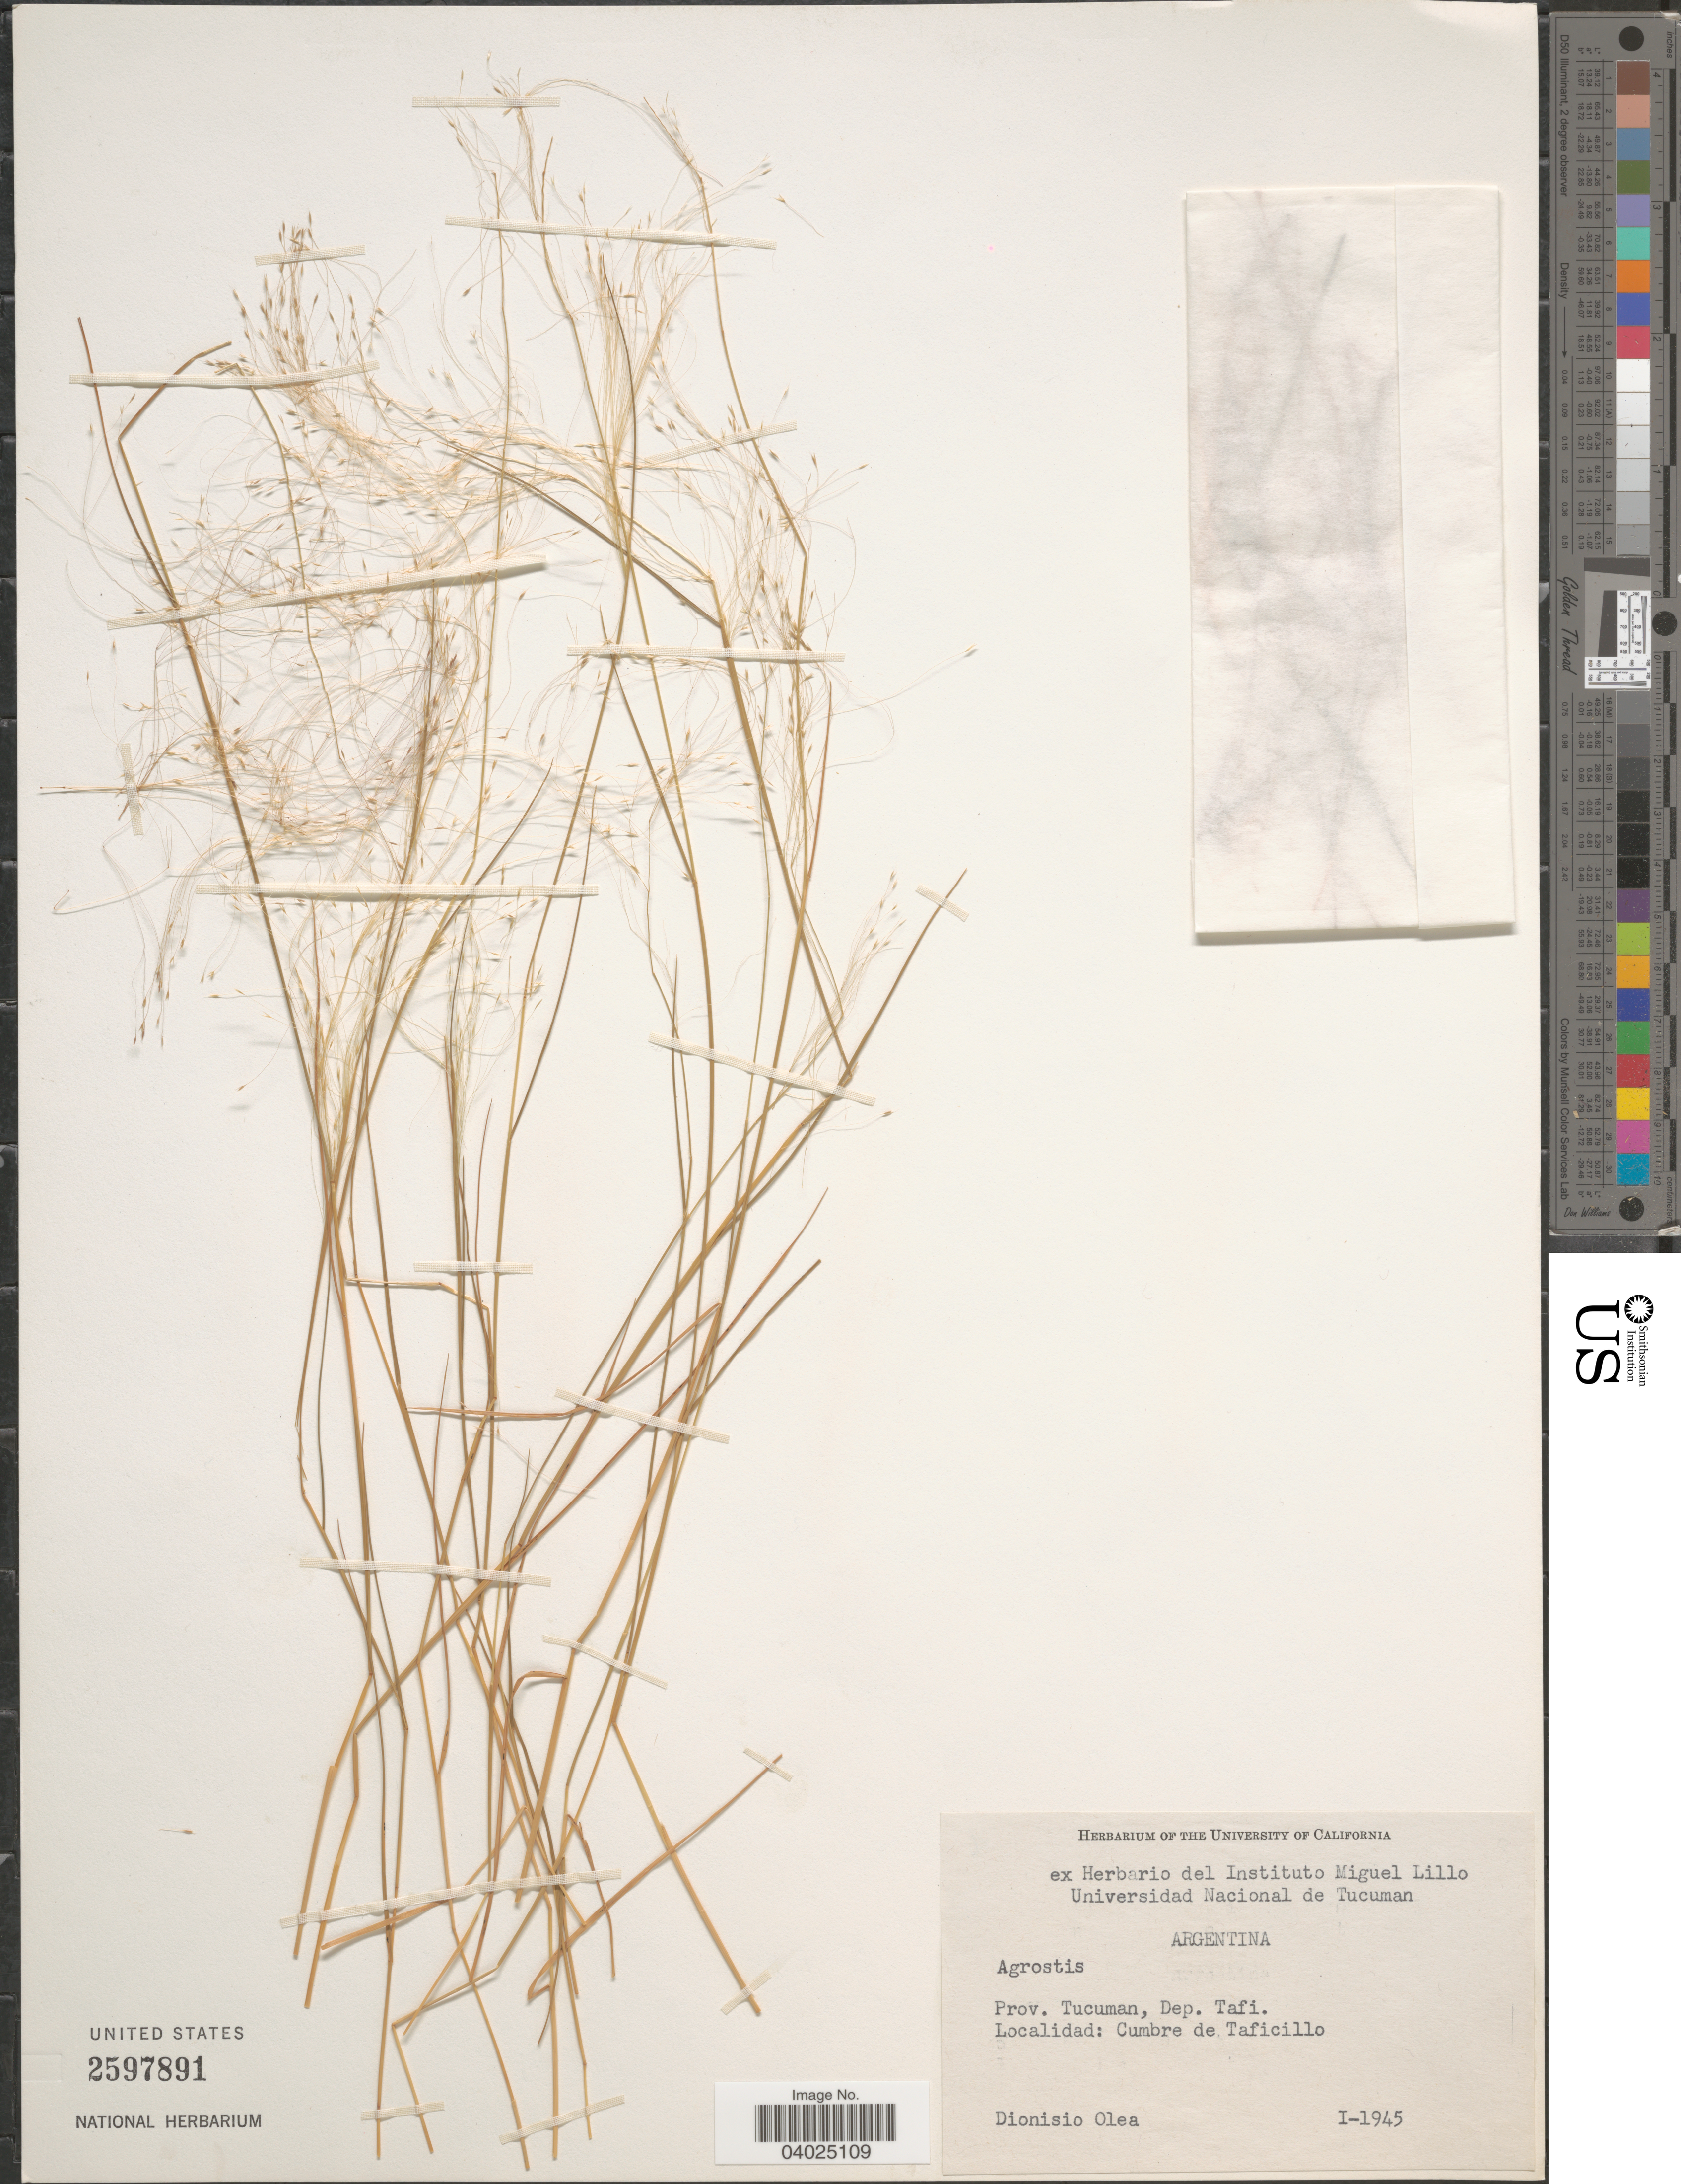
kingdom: Plantae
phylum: Tracheophyta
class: Liliopsida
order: Poales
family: Poaceae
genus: Agrostis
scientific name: Agrostis sp.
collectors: D. Olea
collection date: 1945-01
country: Argentina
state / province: Tucuman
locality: Dep. Tafi. Cumbre de Taficillo.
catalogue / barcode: US 2597891